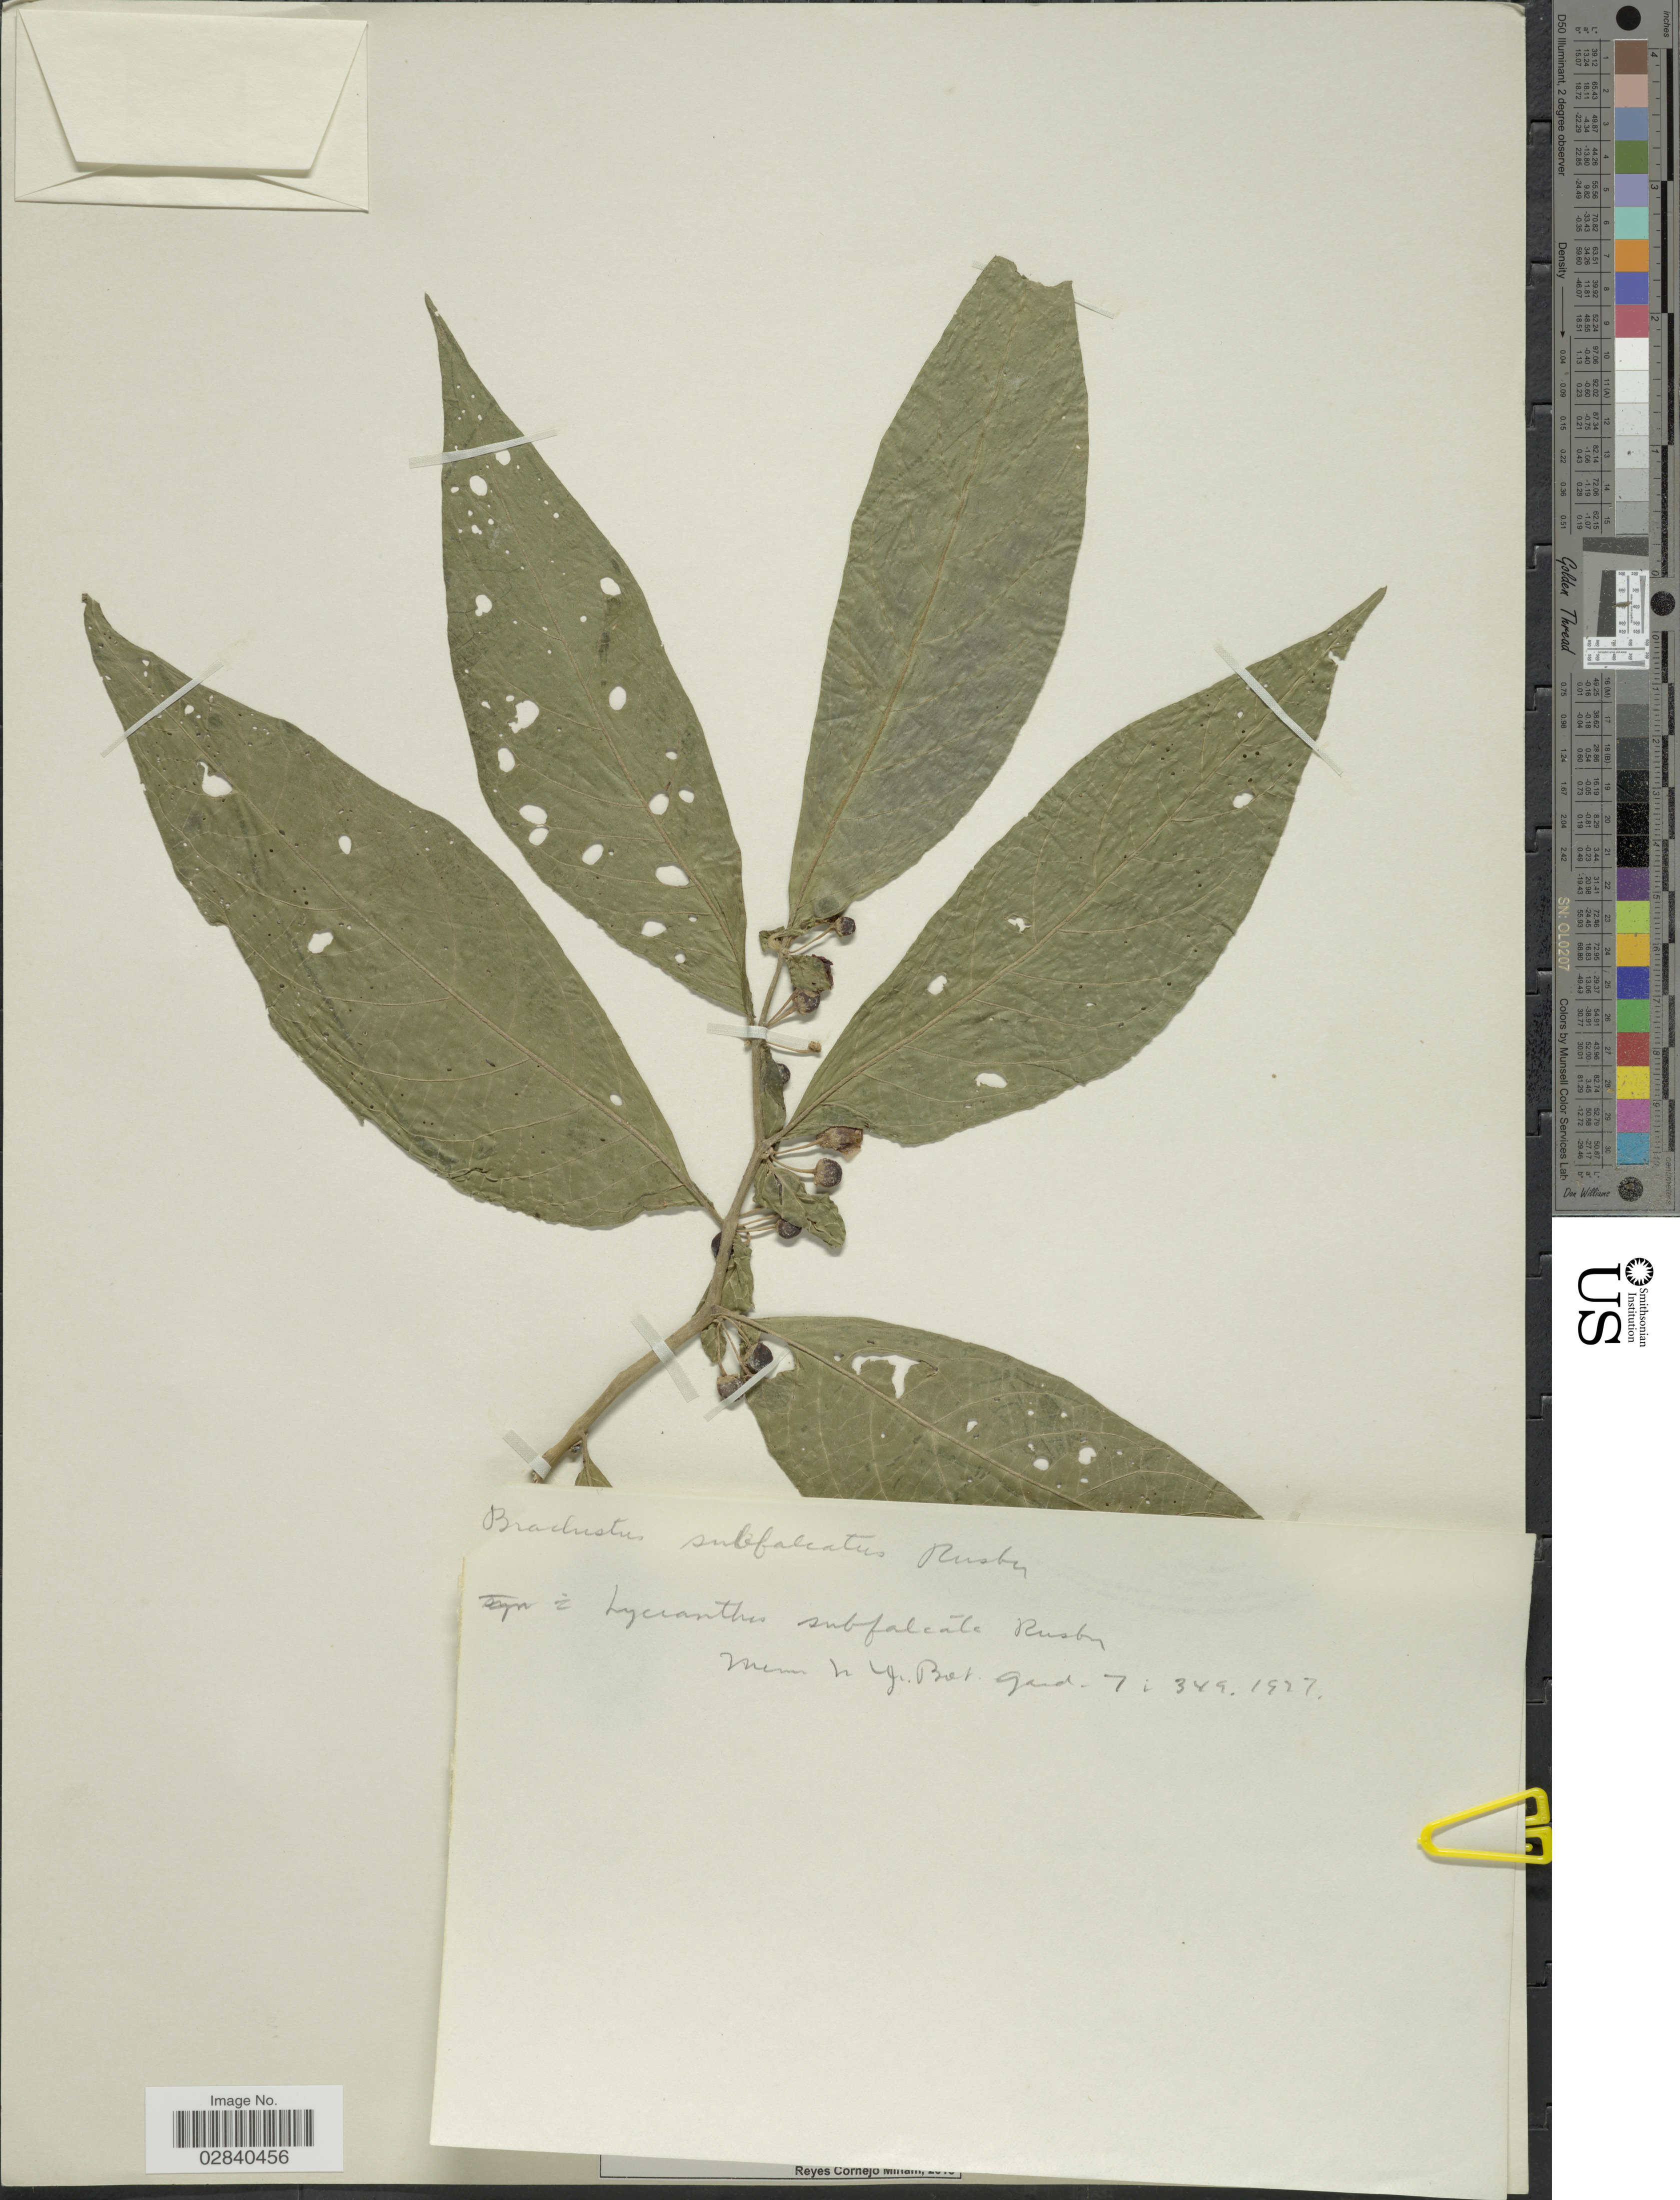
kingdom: Plantae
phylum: Tracheophyta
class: Magnoliopsida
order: Solanales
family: Solanaceae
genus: Lycianthes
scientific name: Lycianthes subfalcata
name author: (Rusby) Rusby